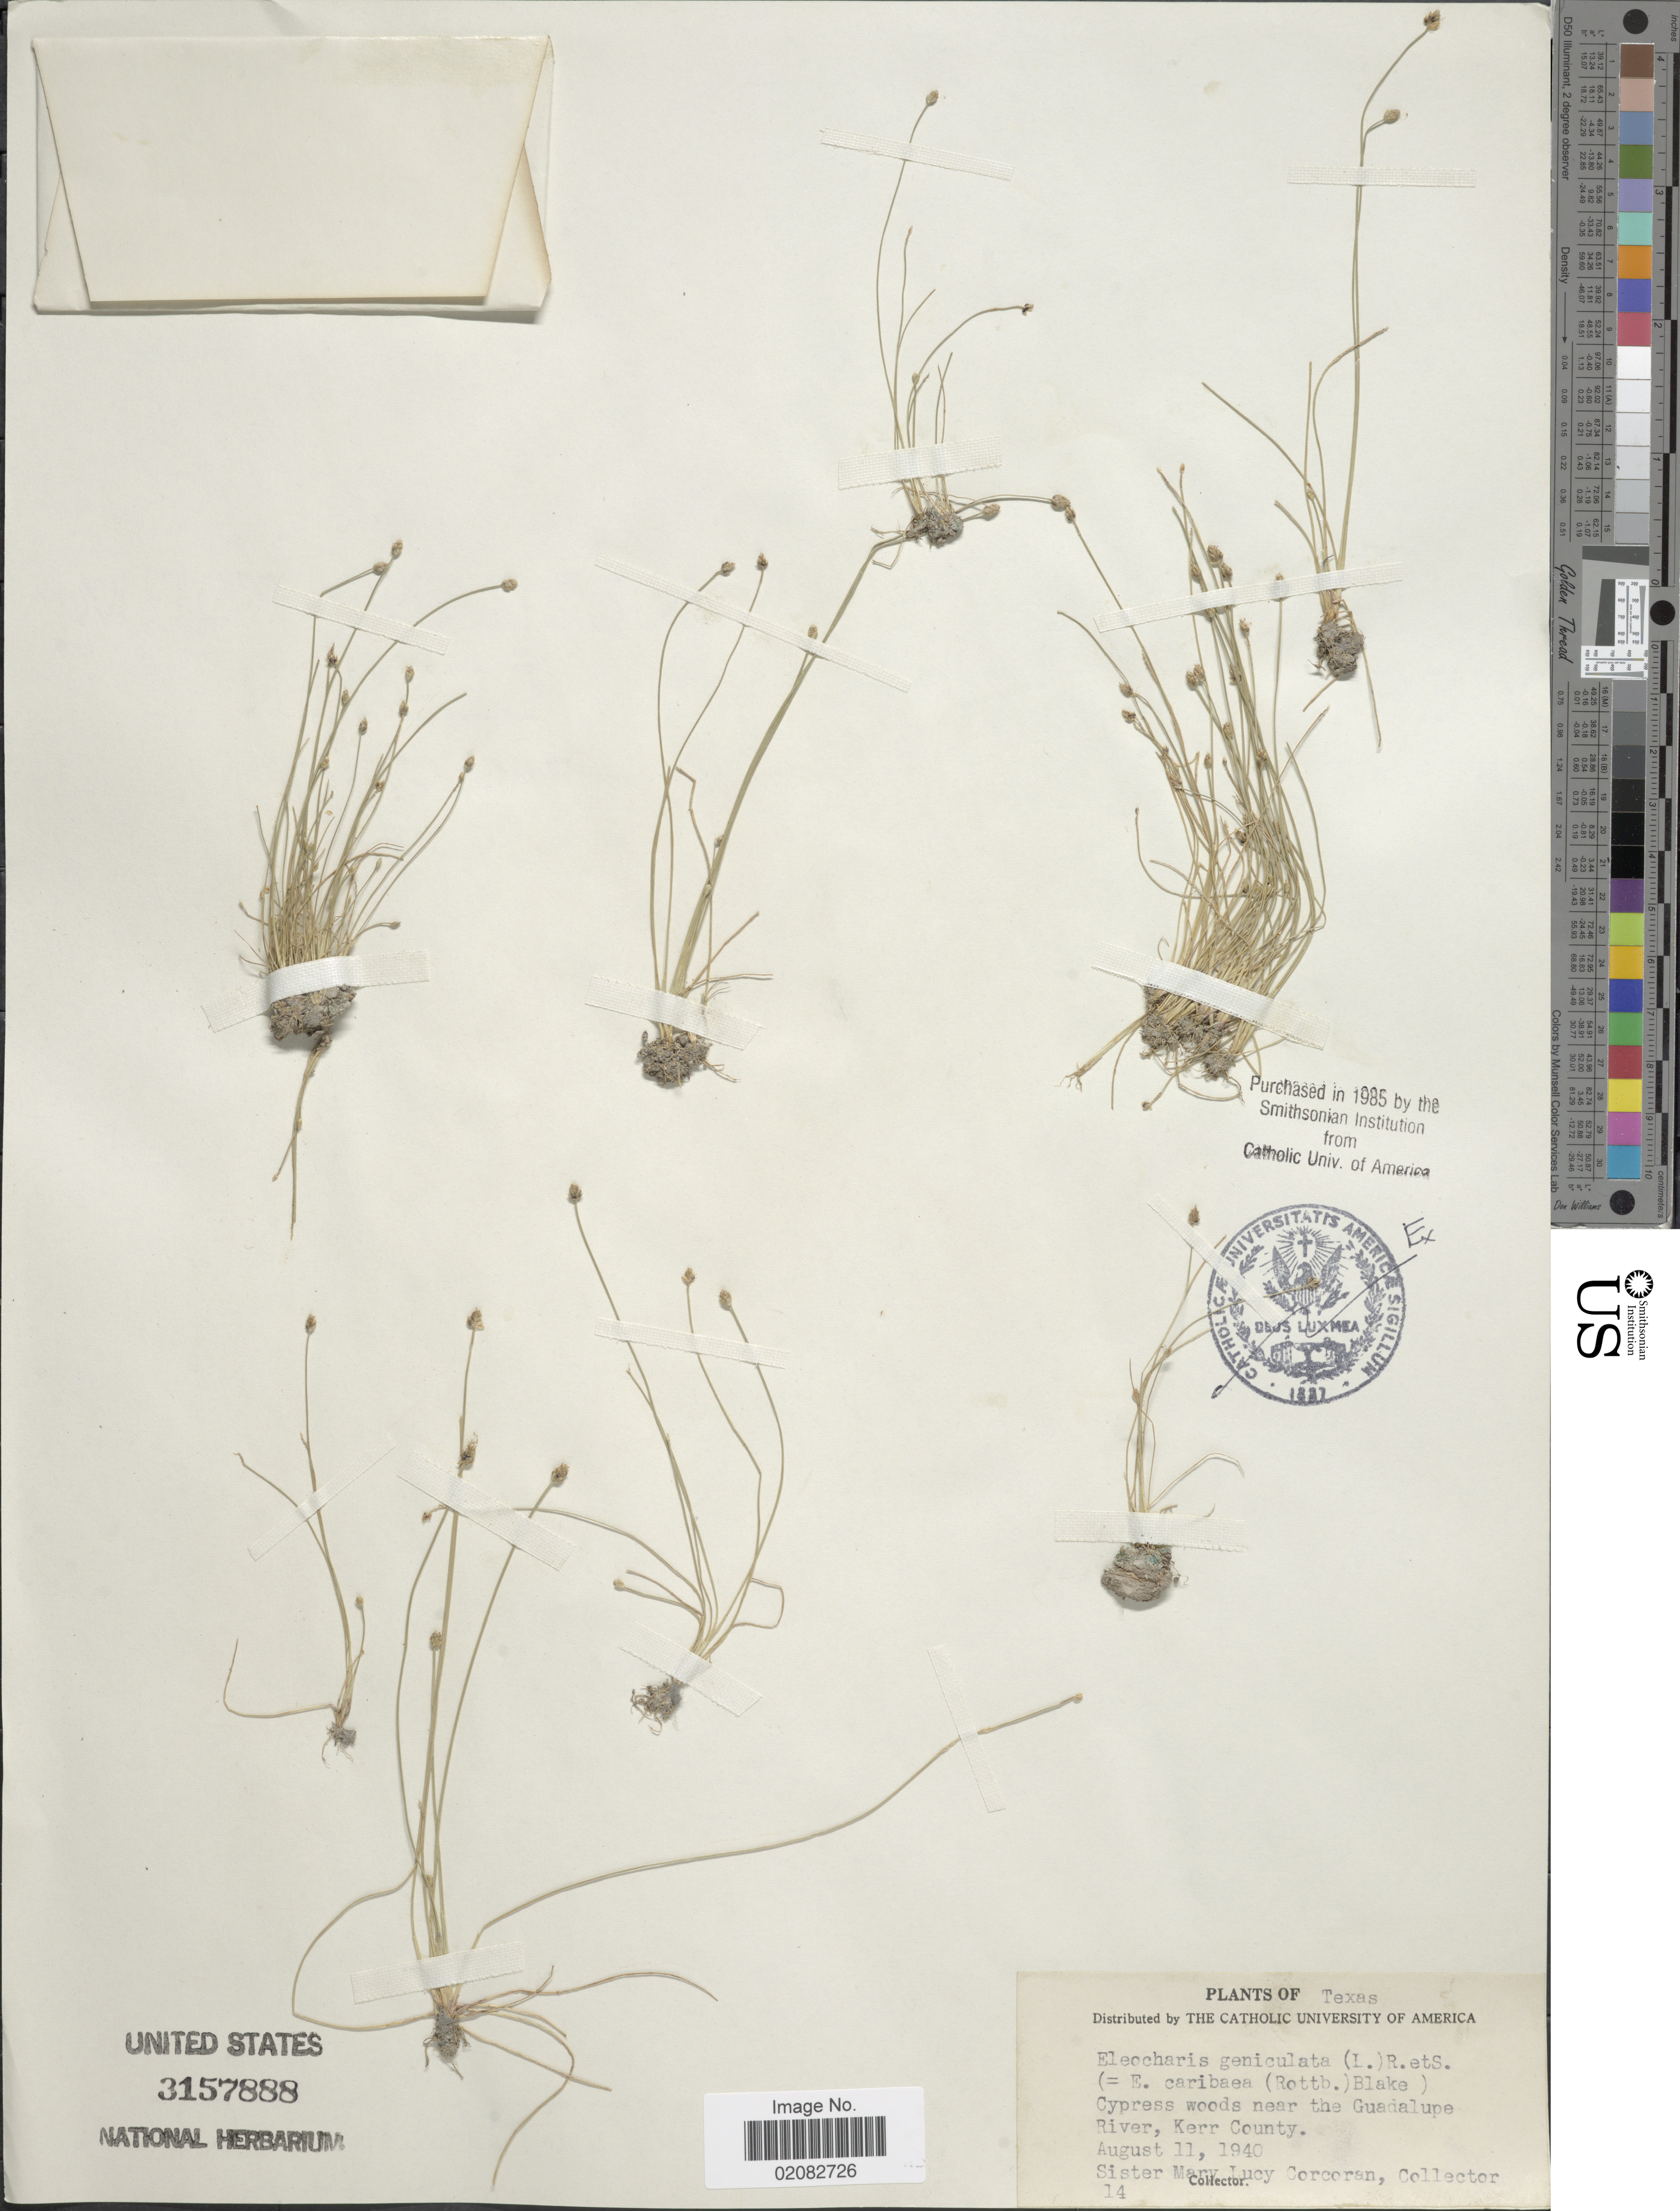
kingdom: Plantae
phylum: Tracheophyta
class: Liliopsida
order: Poales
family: Cyperaceae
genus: Eleocharis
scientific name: Eleocharis geniculata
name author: (L.) Roem. & Schult.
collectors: M. Corcoran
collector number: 14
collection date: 1940-08-11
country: United States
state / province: Texas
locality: Cypress woods near the Guadalupe River, Kerr County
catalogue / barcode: US 3157888